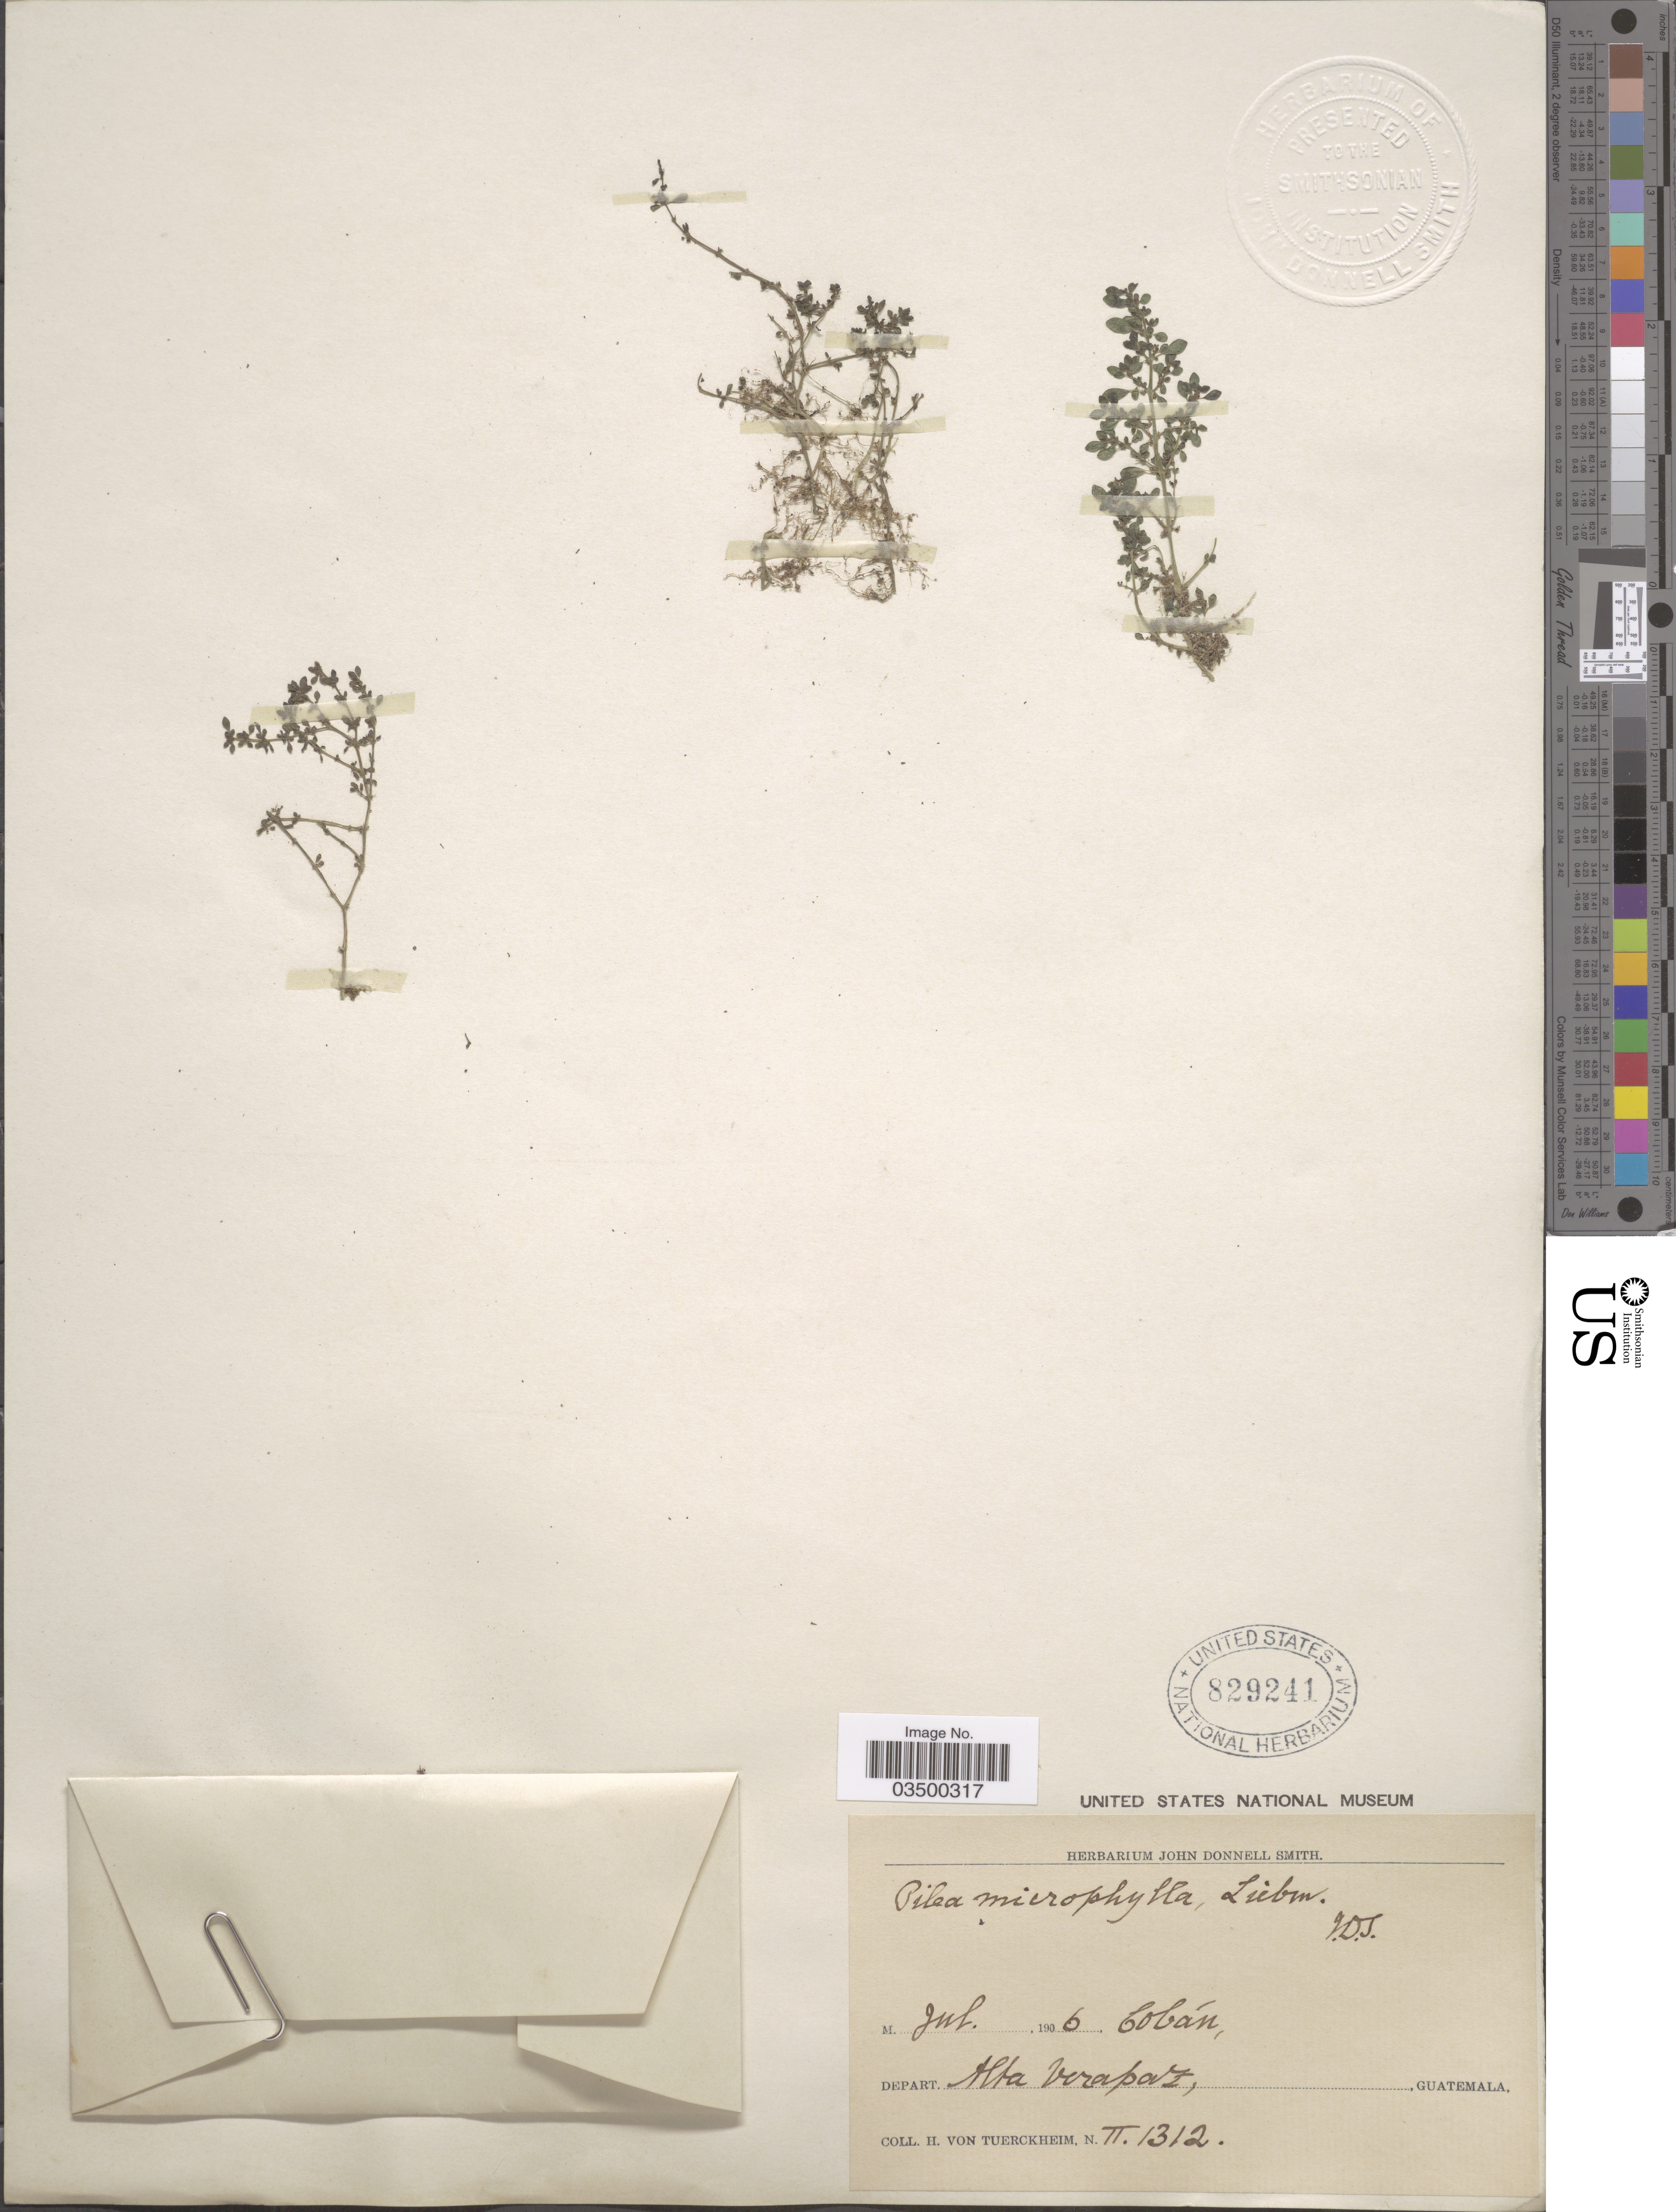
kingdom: Plantae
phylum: Tracheophyta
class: Magnoliopsida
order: Rosales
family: Urticaceae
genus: Pilea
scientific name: Pilea microphylla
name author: (L.) Liebm.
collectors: H. von Türckheim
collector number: II1312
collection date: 1906-07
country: Guatemala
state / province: Alta Verapaz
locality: Cobán, Depart. Alta Verapaz.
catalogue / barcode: US 829241